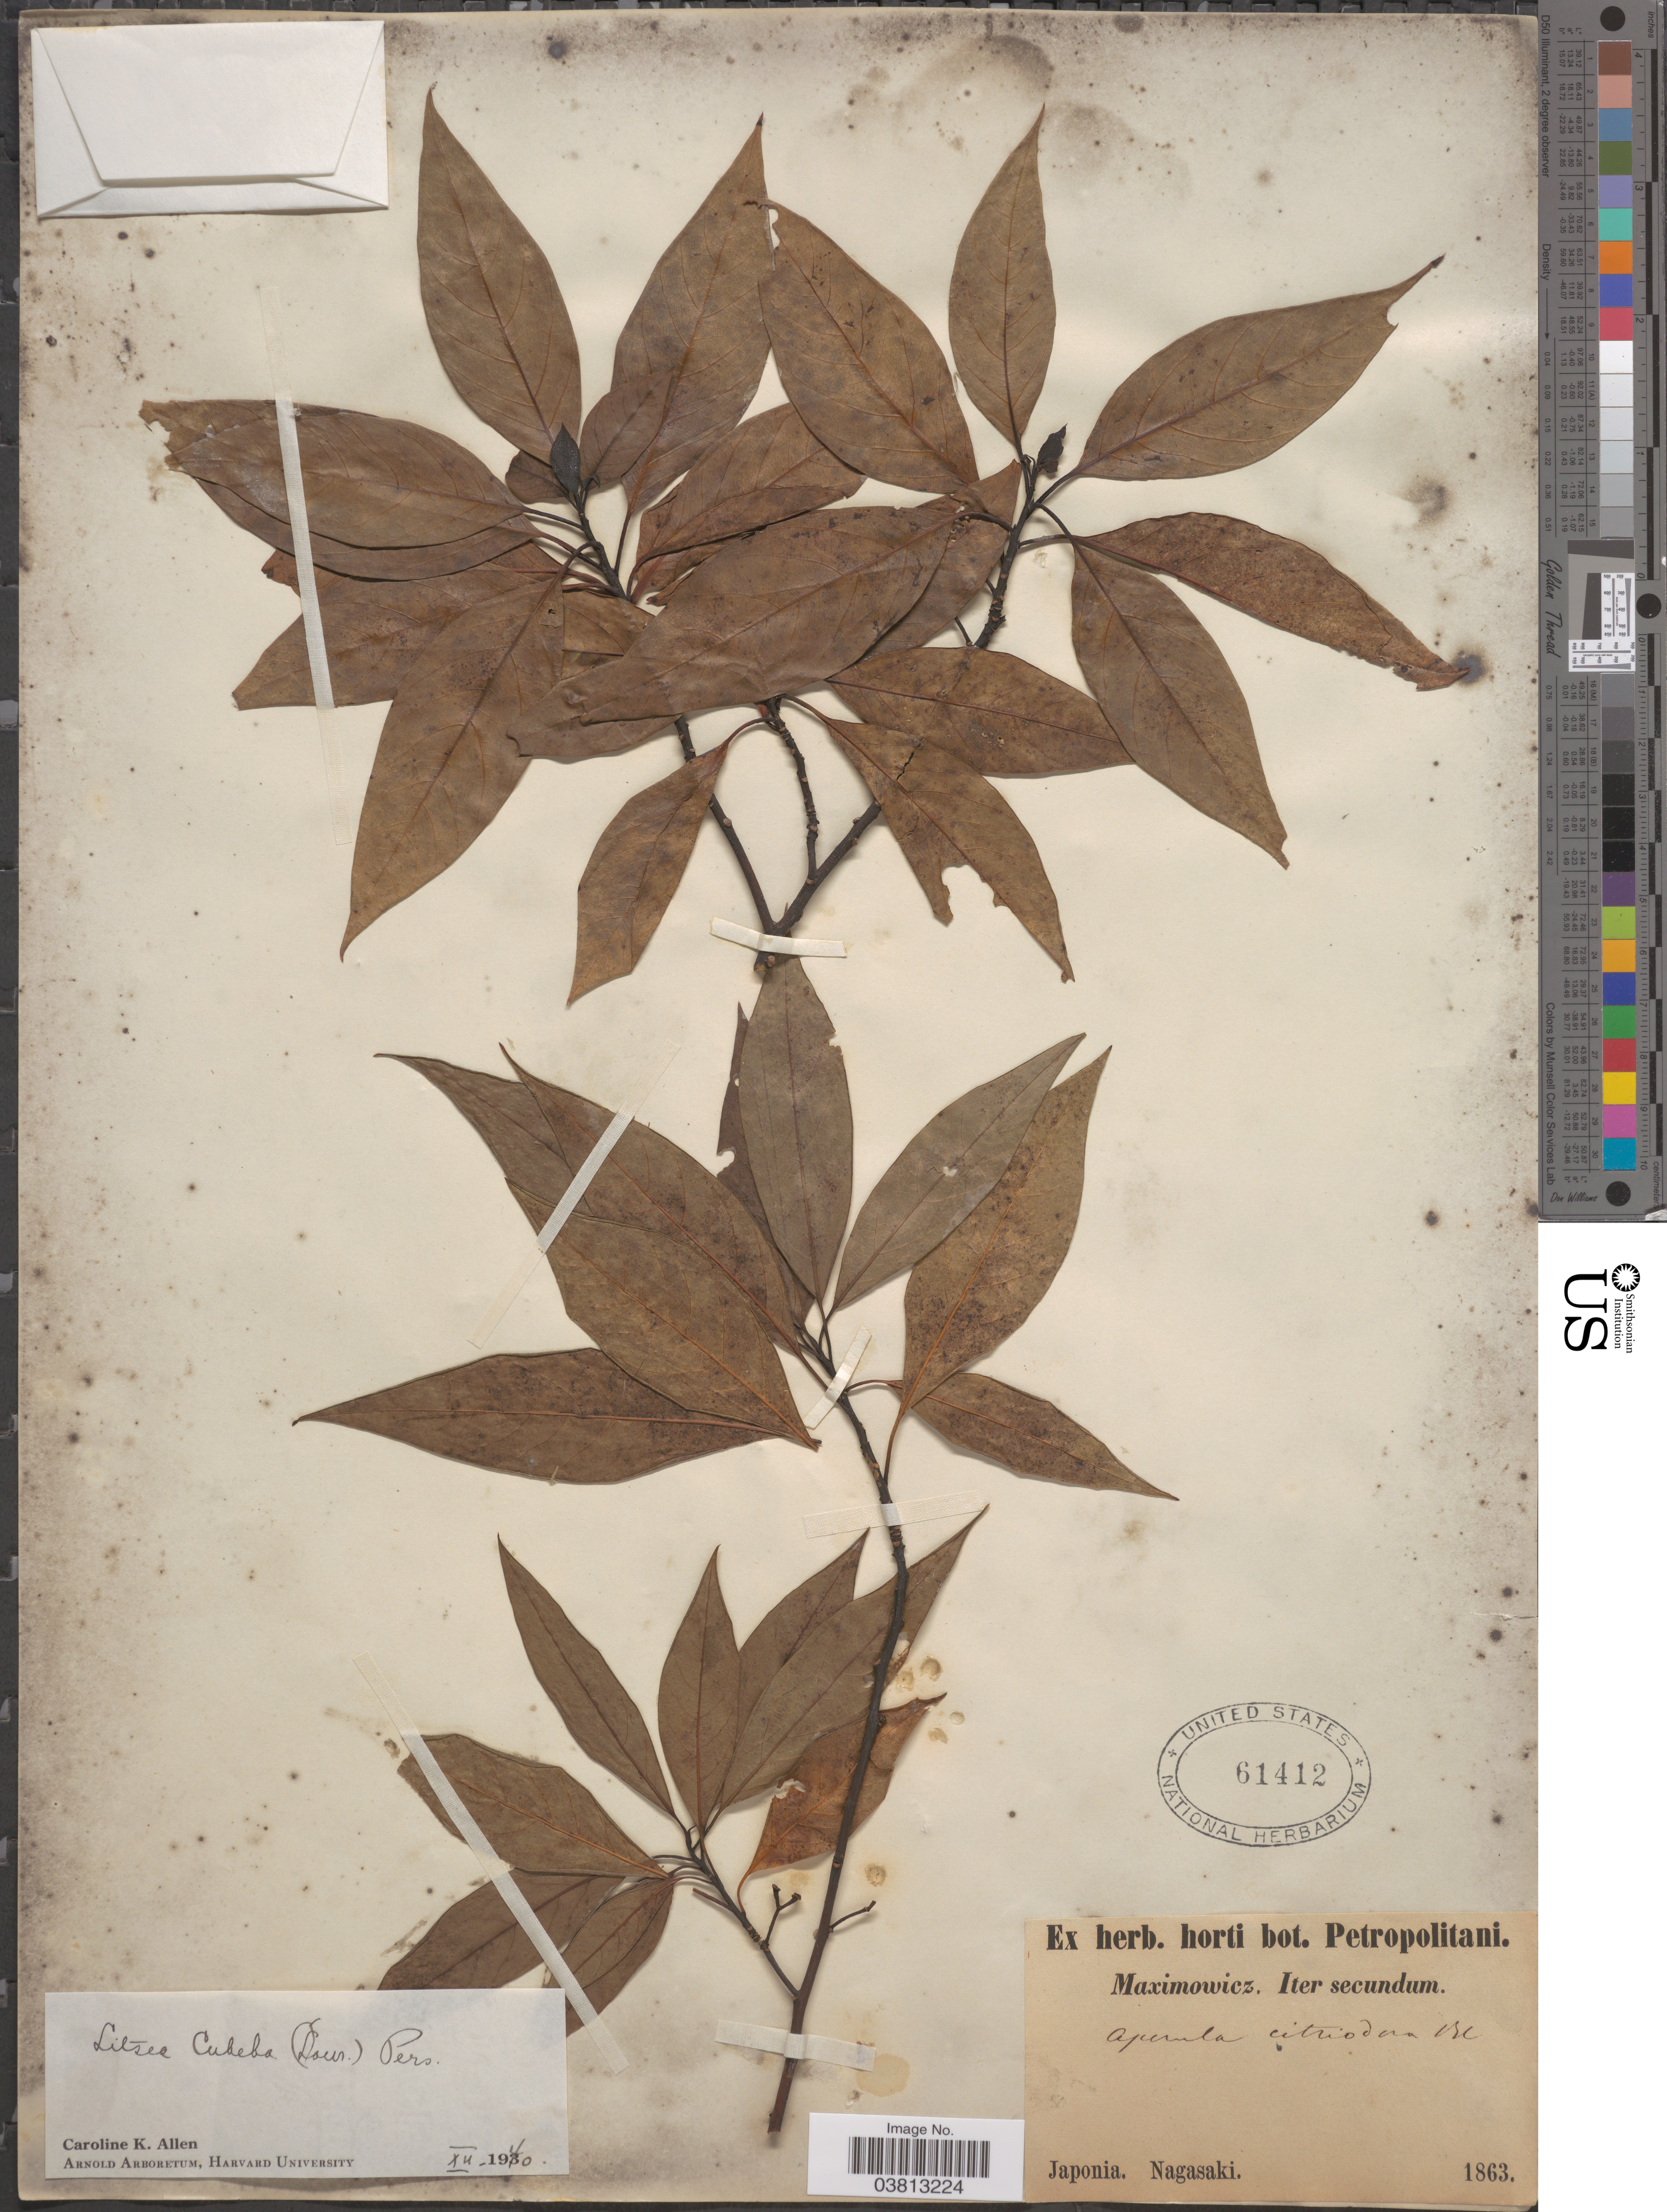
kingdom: Plantae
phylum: Tracheophyta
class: Magnoliopsida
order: Laurales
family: Lauraceae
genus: Litsea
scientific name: Litsea cubeba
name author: (Lour.) Pers.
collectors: Maximowicz, --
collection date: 1863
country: Japan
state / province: Nagasaki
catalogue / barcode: US 61412